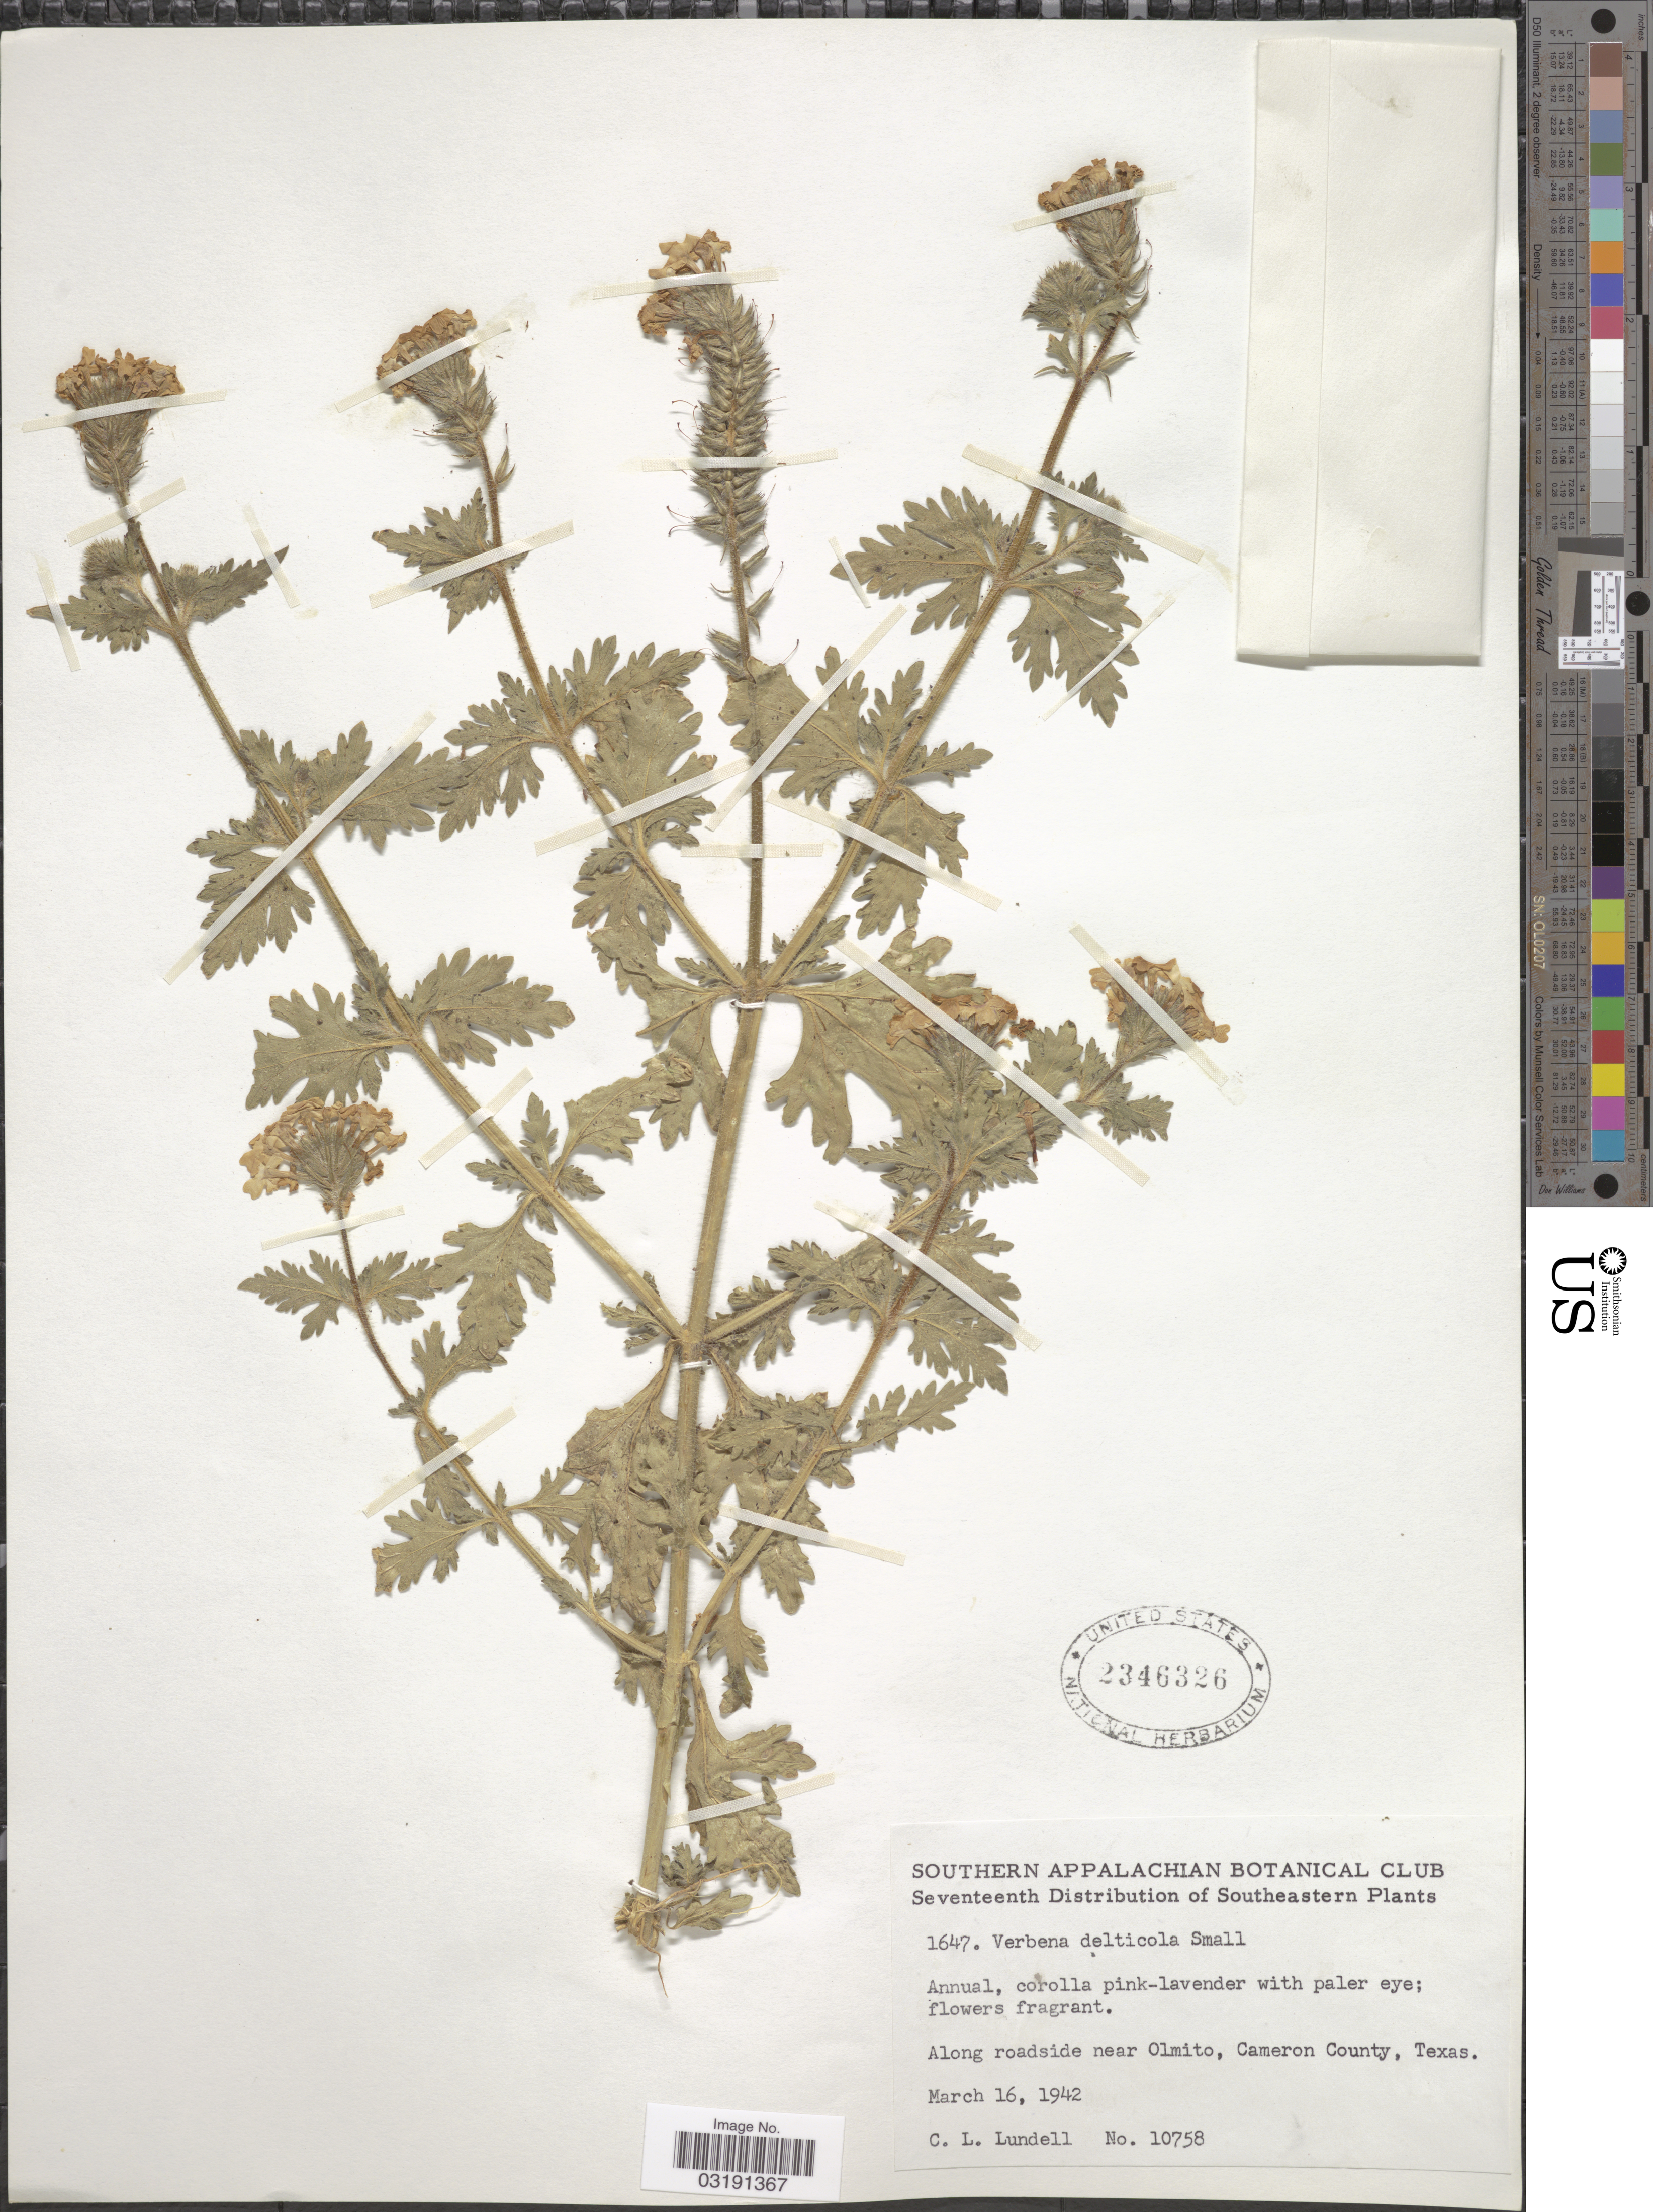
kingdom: Plantae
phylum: Tracheophyta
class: Magnoliopsida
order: Lamiales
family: Verbenaceae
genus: Verbena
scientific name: Verbena delticola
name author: Small ex Perry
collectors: C. L. Lundell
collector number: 10758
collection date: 1942-03-16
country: United States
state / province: Texas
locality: Southeastern. Along roadside near Olmito, Cameron County.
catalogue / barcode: US 2346326